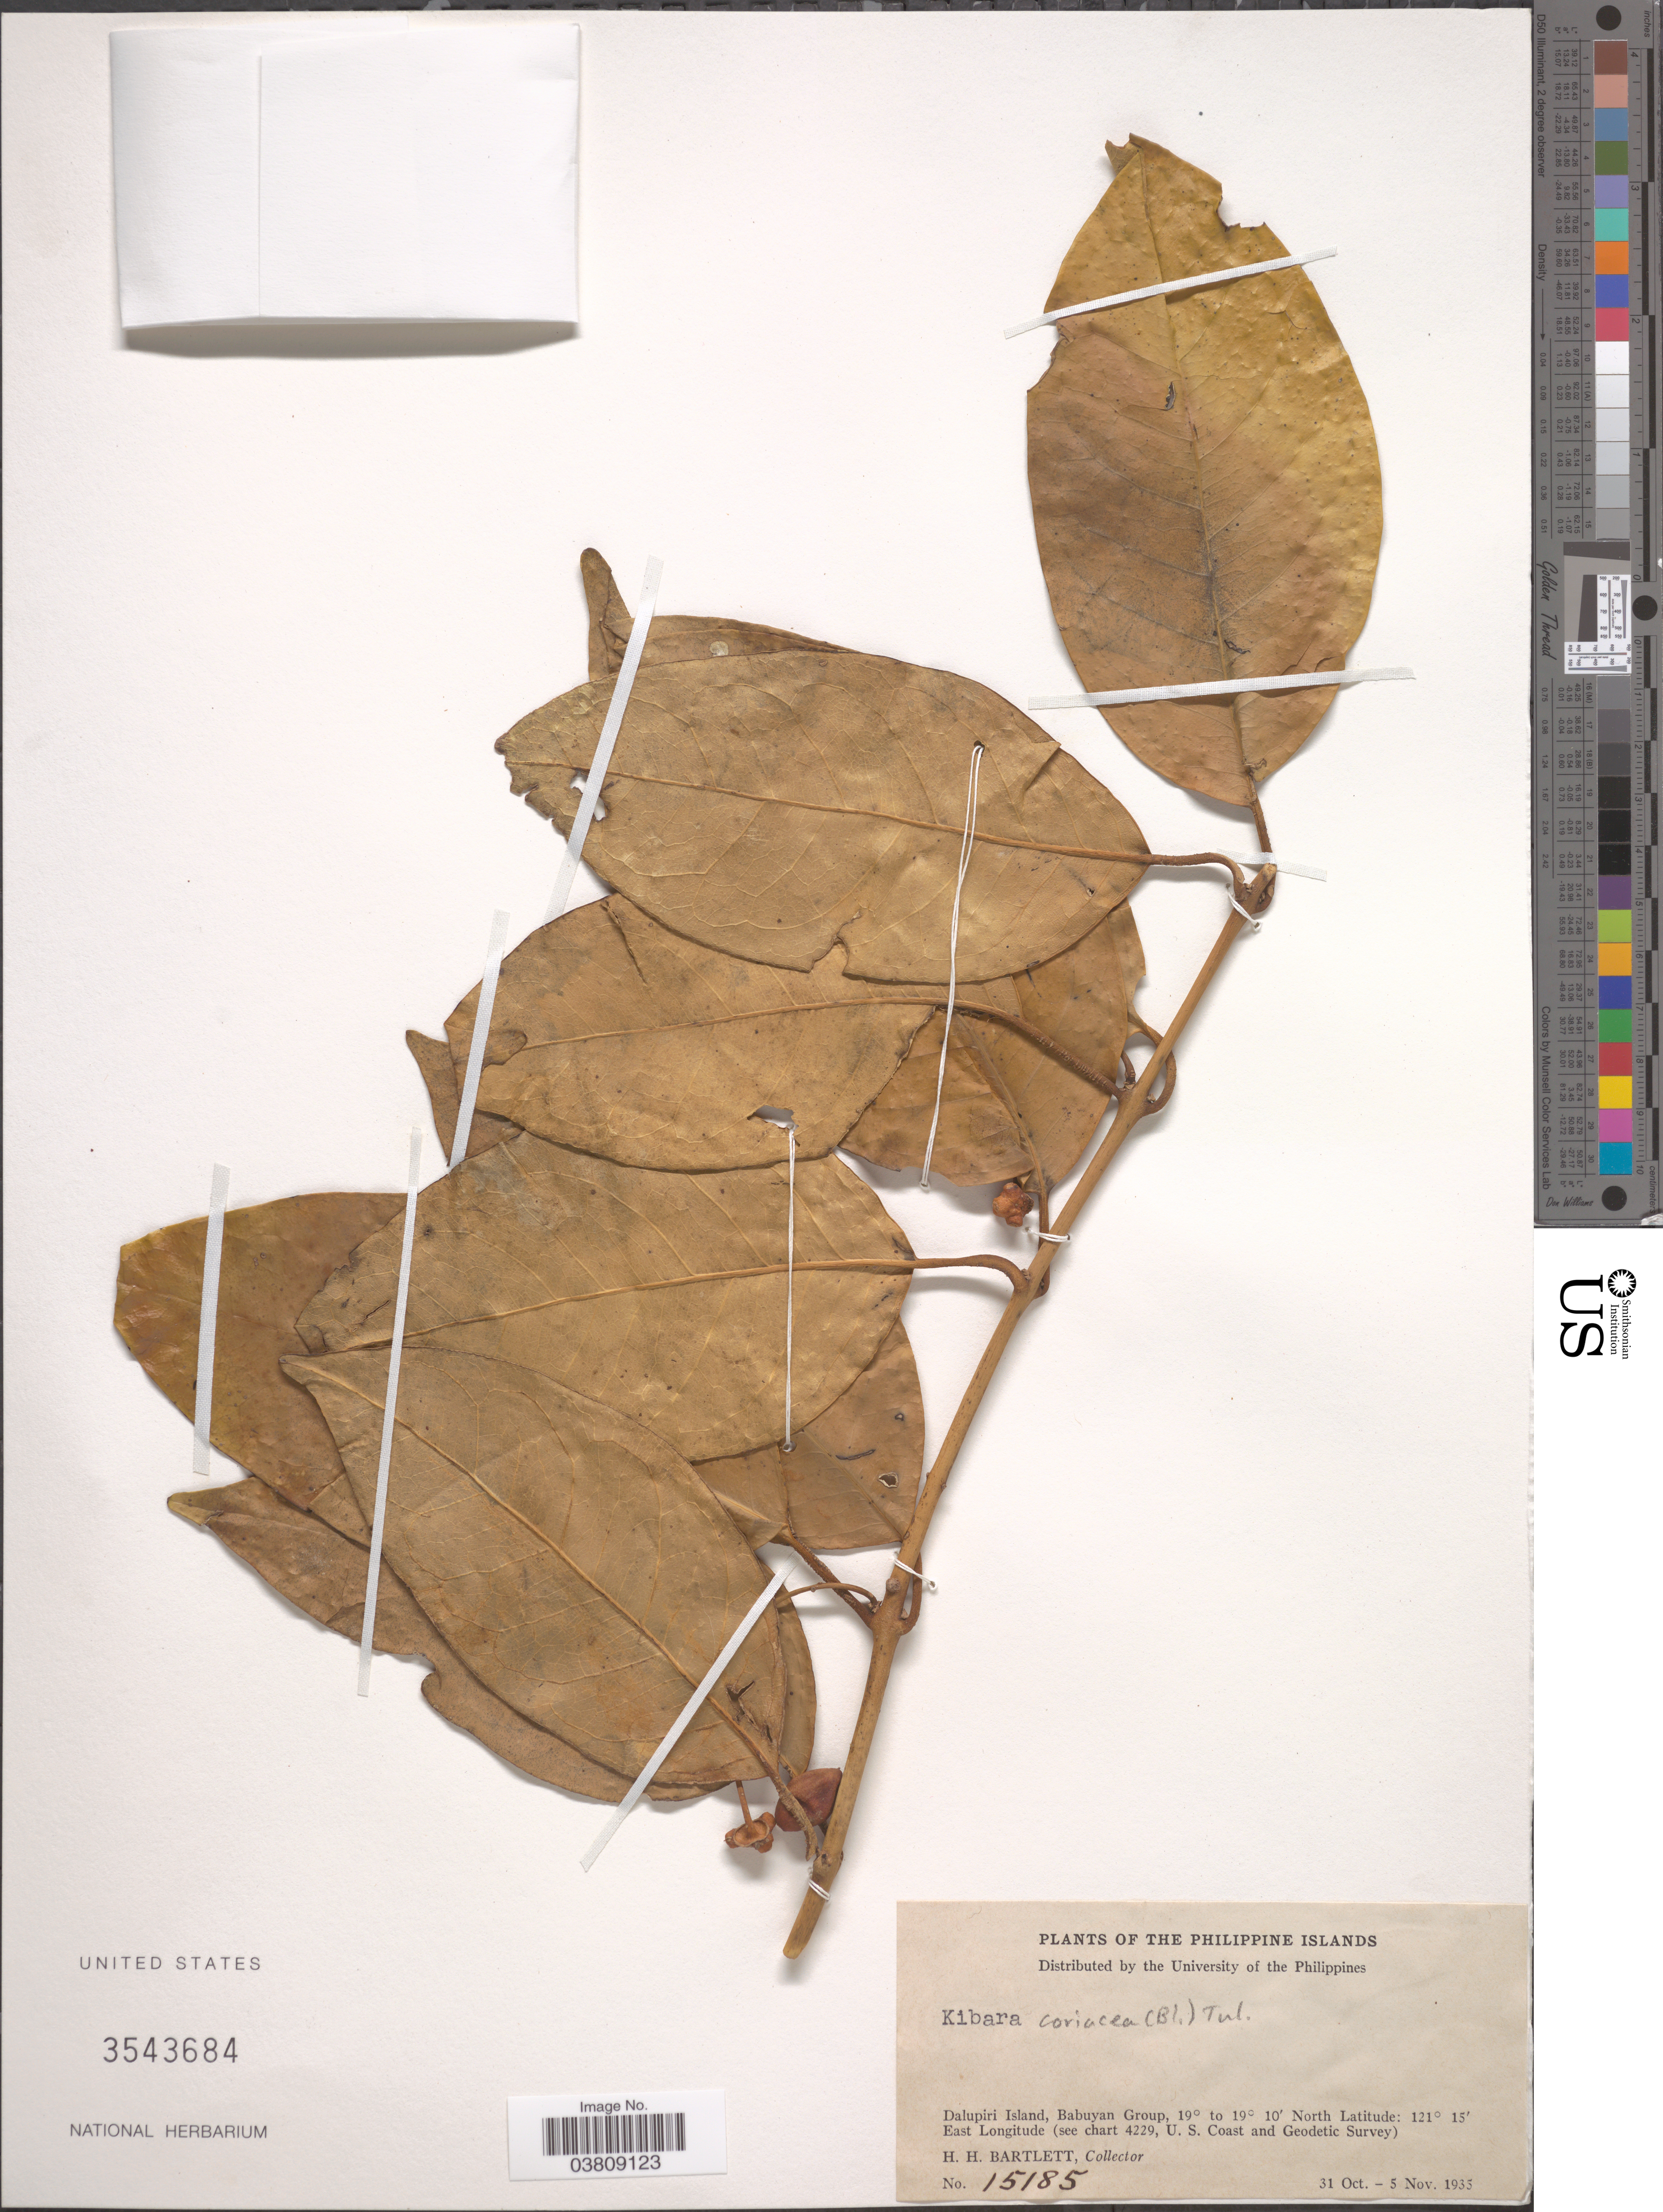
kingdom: Plantae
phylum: Tracheophyta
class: Magnoliopsida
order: Laurales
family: Monimiaceae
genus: Kibara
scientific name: Kibara coriacea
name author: (Blume) Hook. f. & Thomson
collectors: H. H. Bartlett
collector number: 15185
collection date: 1935-10-31/1935-11-05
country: Philippines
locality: Philippine Islands. Dalupiri Island, Babuyan Group.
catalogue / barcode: US 3543684